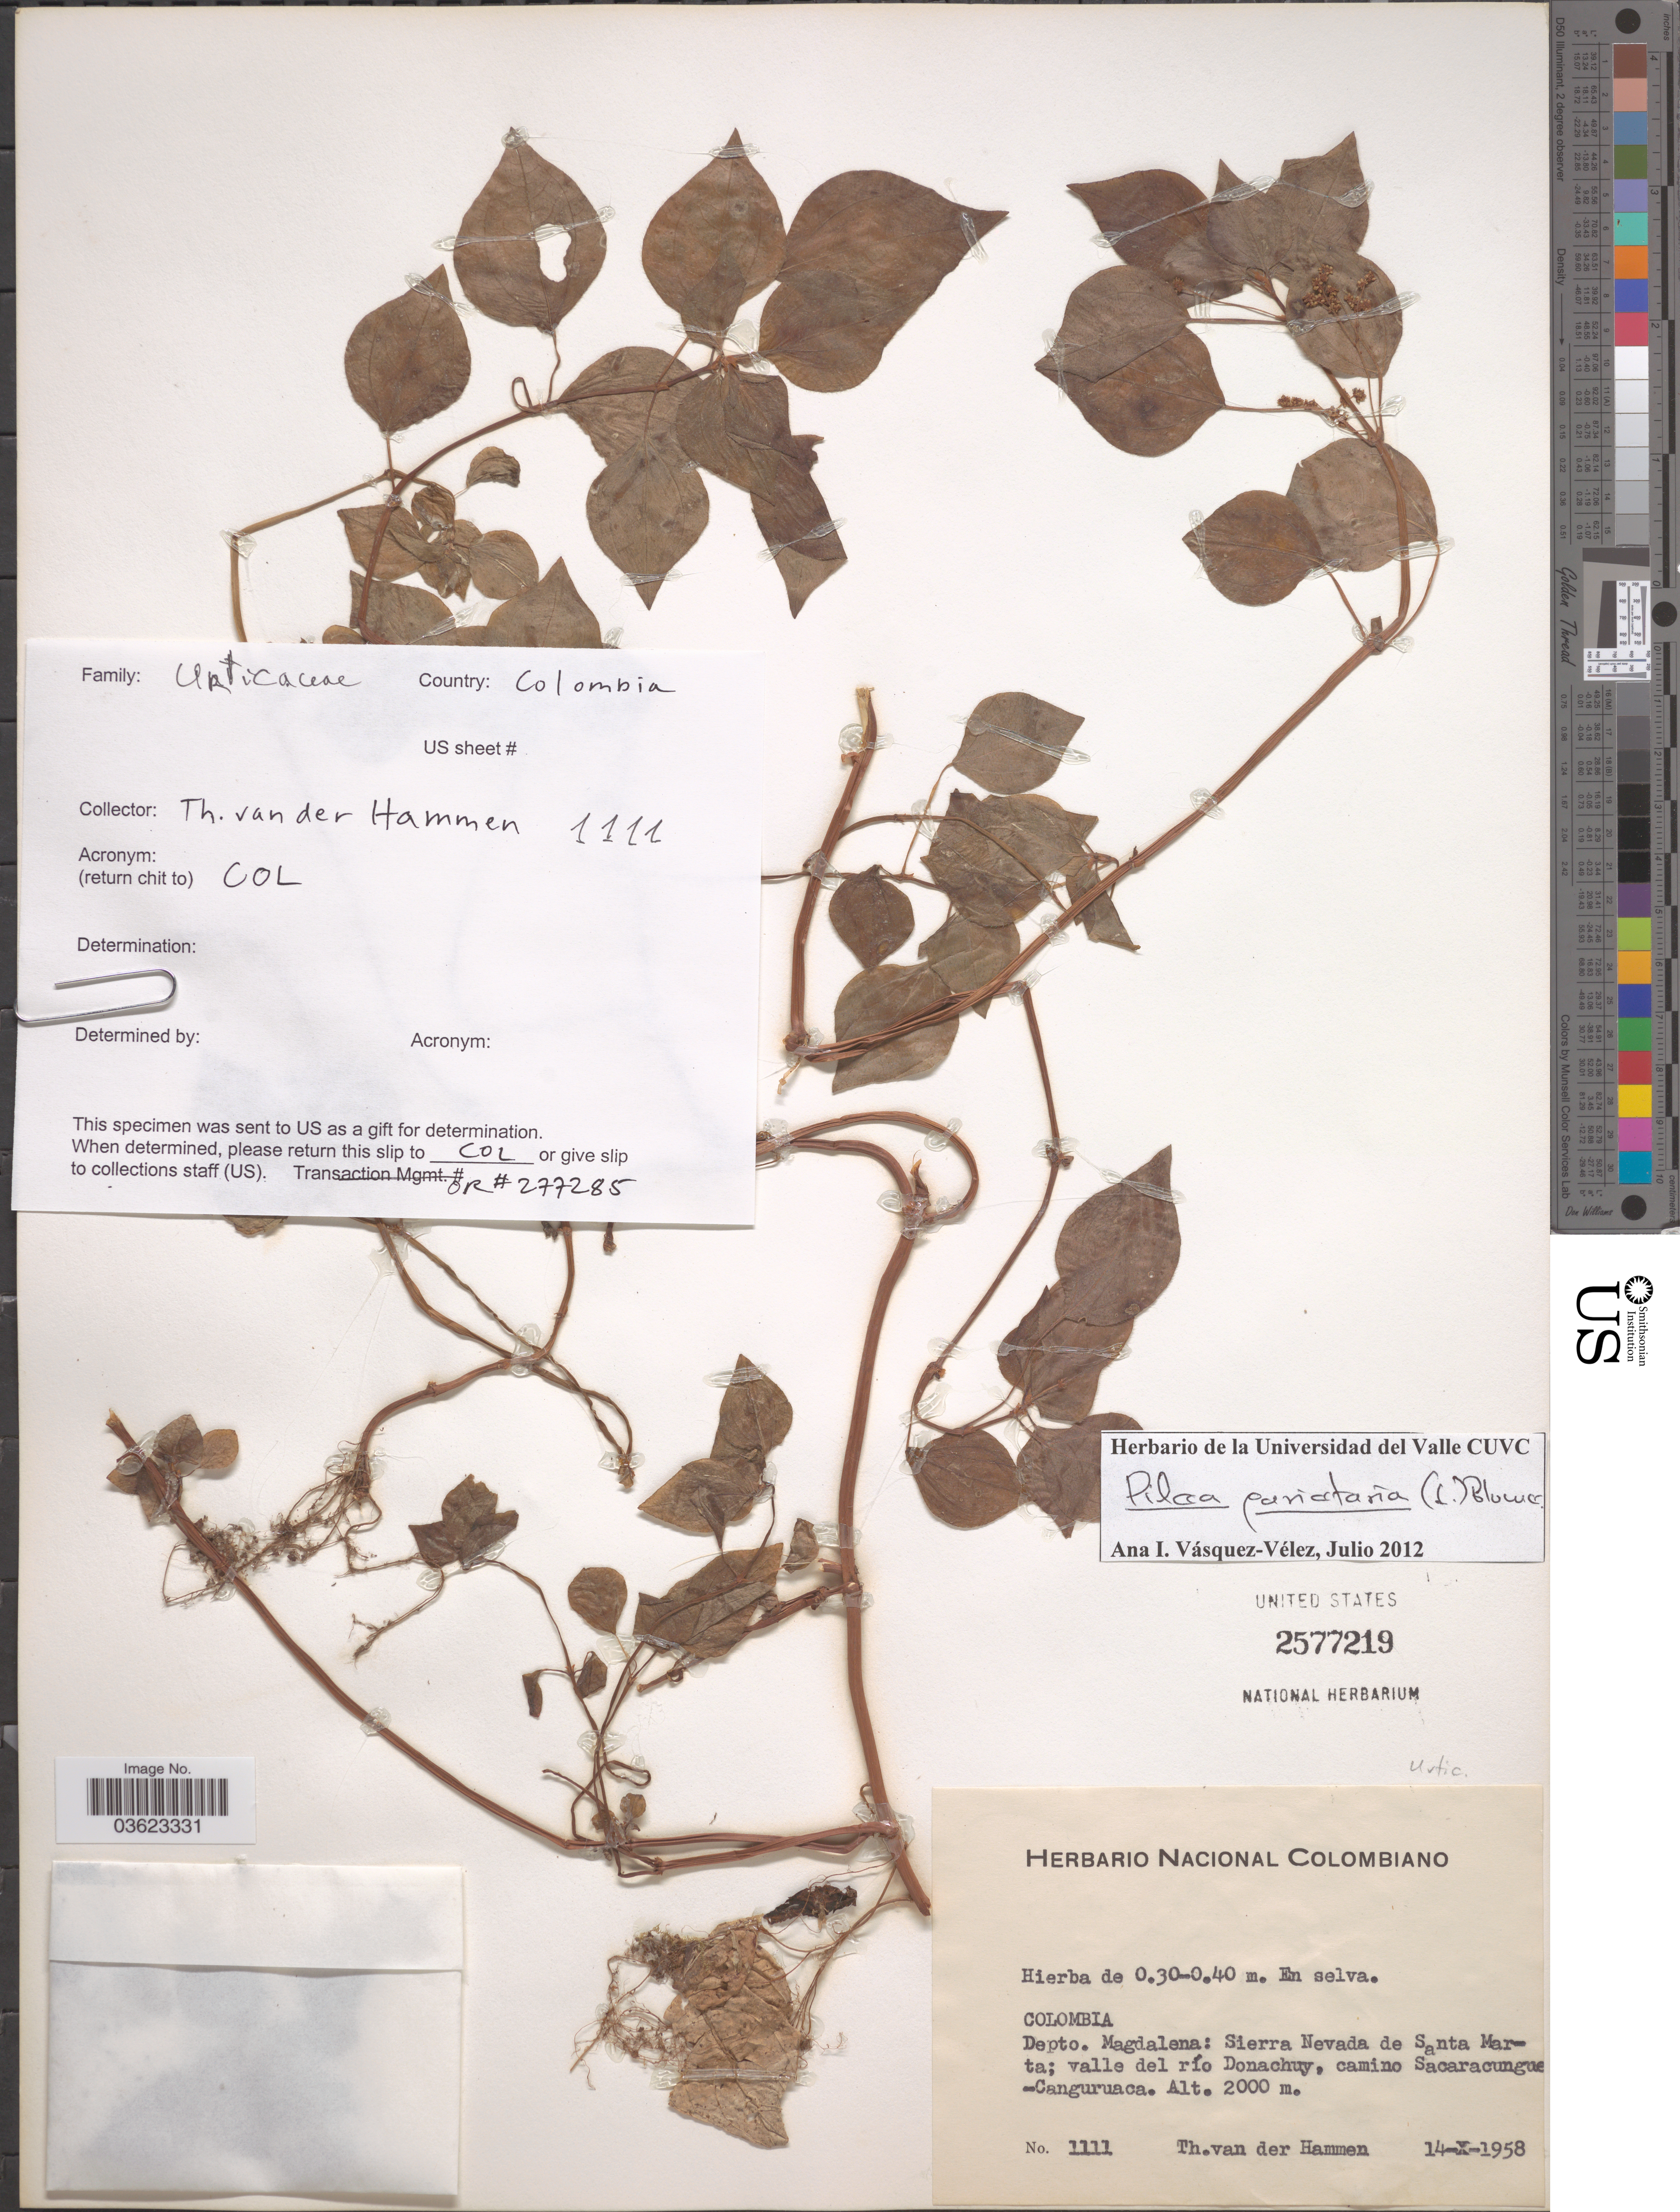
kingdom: Plantae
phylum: Tracheophyta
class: Magnoliopsida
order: Rosales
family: Urticaceae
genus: Pilea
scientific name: Pilea parietaria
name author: (L.) Blume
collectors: T. Van der Hammen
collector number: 1111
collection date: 1958-10-14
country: Colombia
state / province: Magdalena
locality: Depto. Magdalena: Sierra Nevada de Santa Marta; valle del río Donachuy, camino Sacaracungue-Canguruaca.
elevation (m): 2000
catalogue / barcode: US 2577219